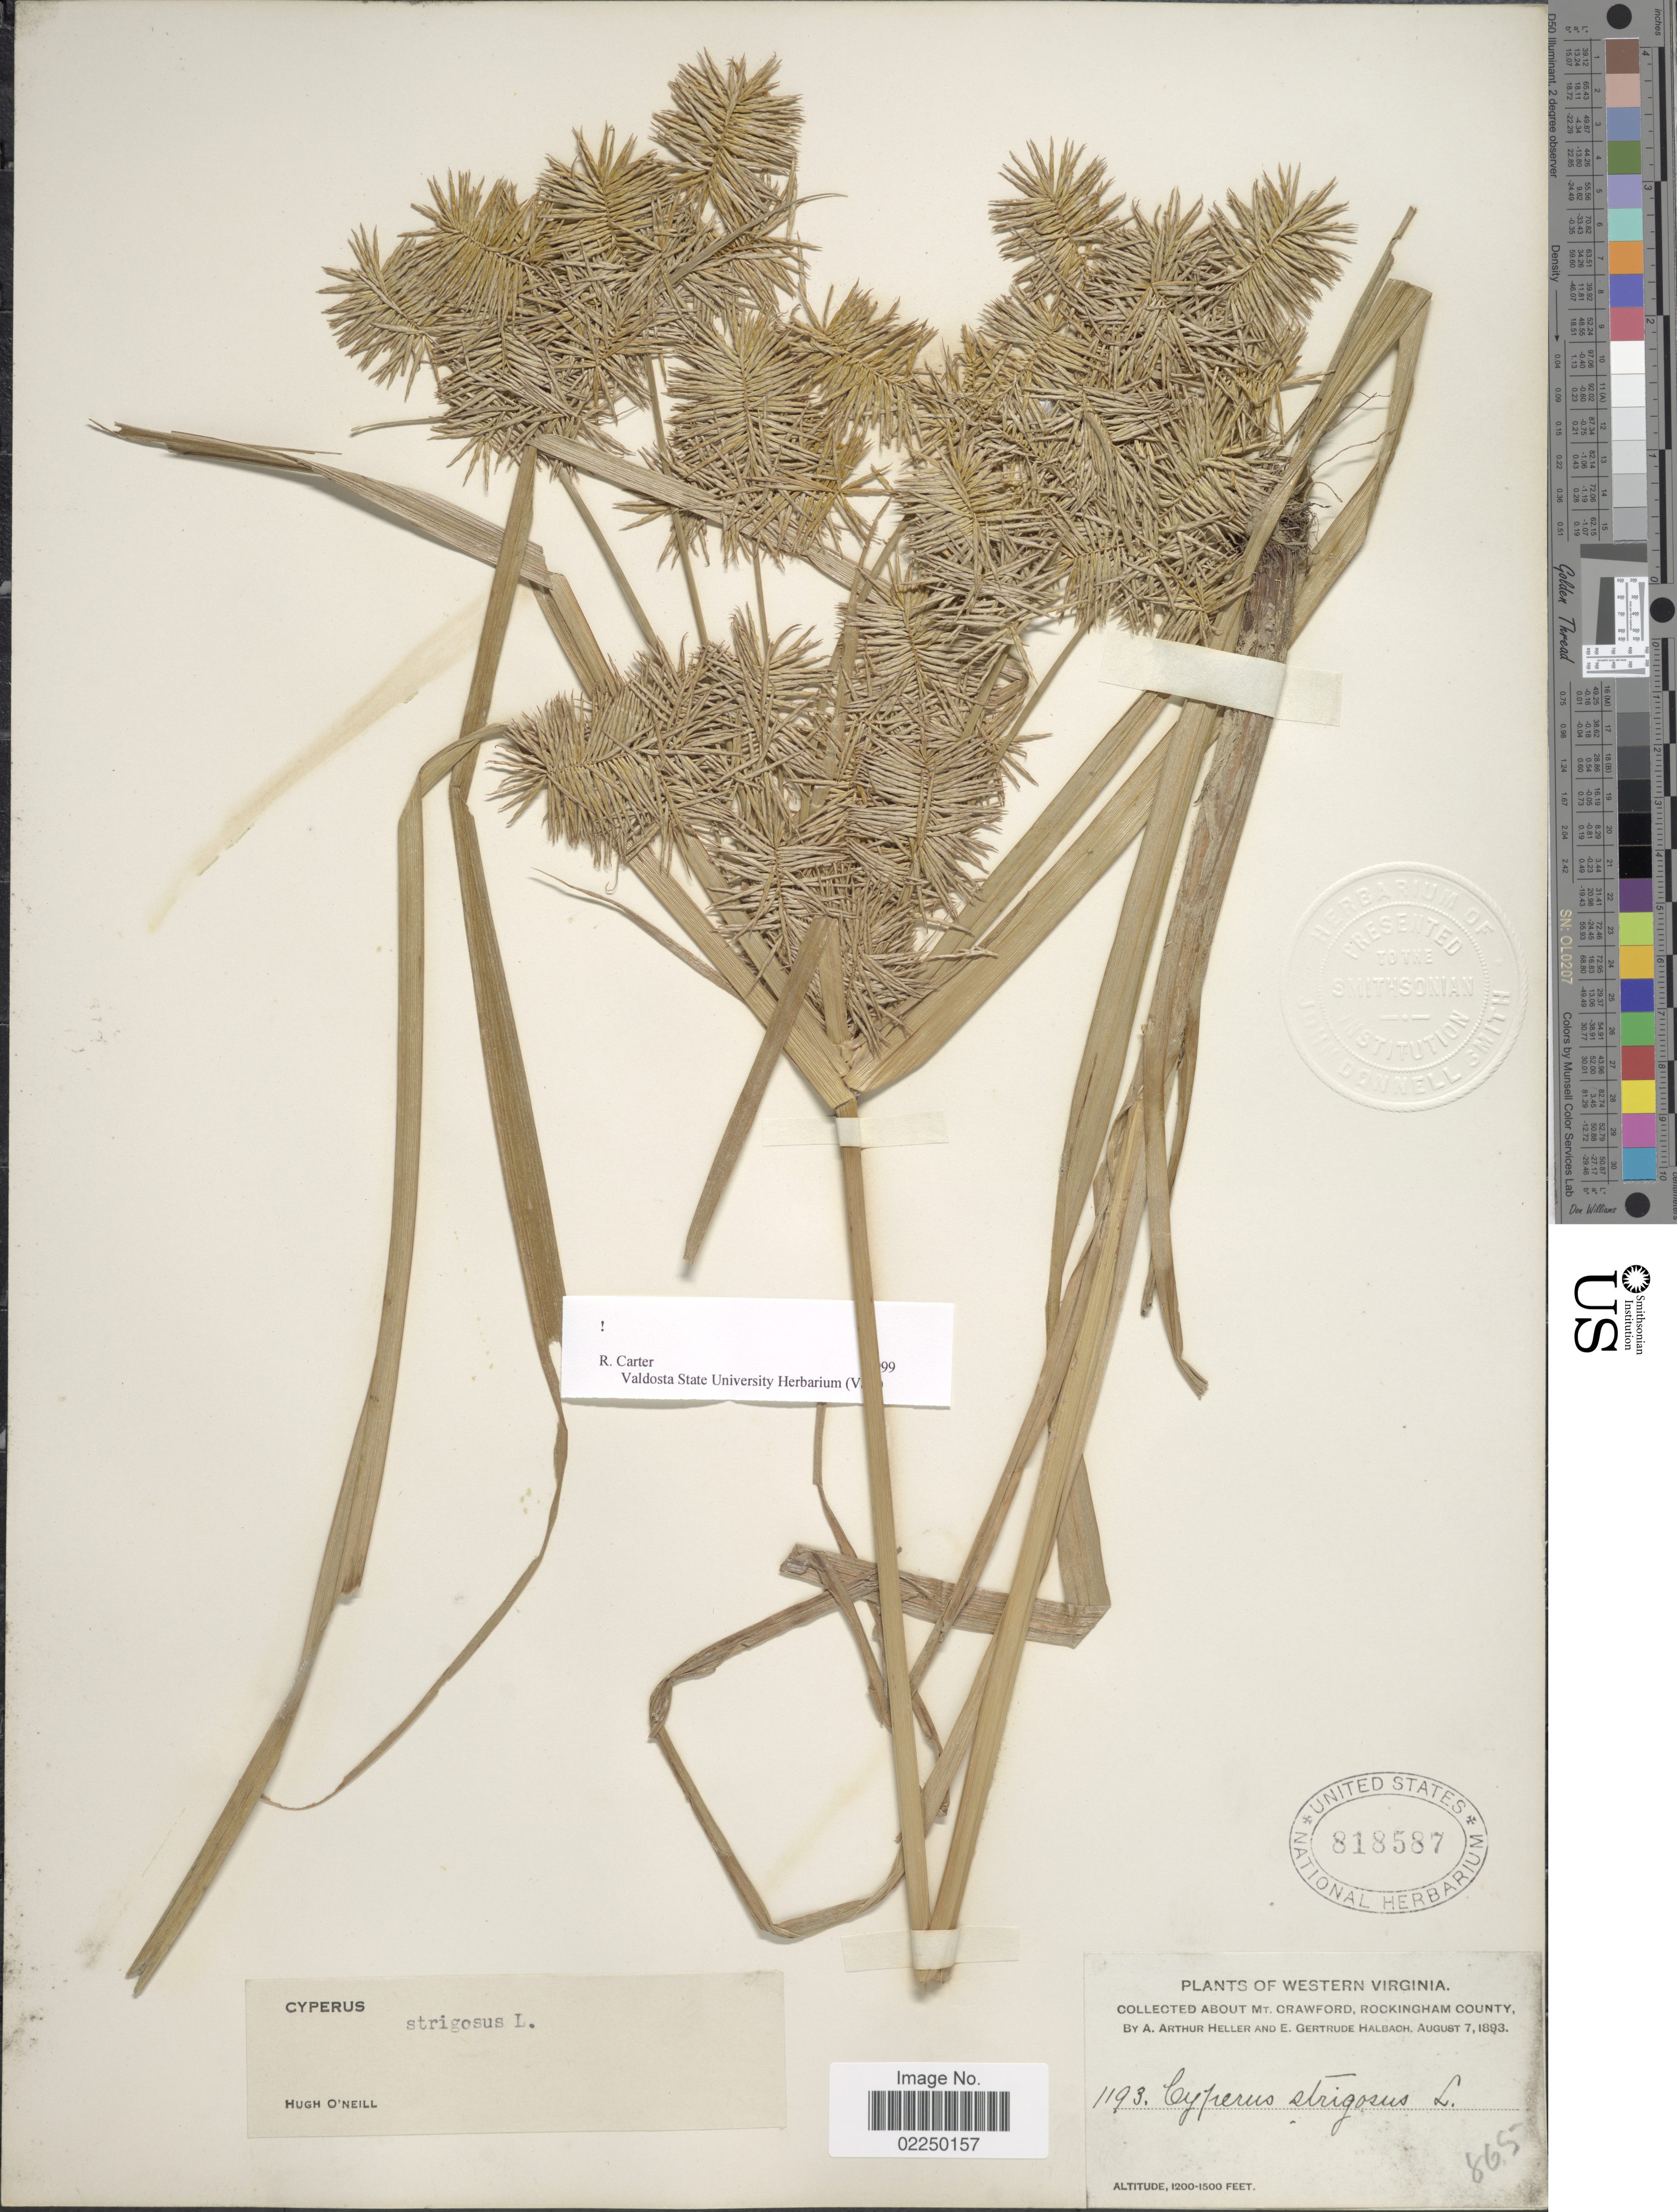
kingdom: Plantae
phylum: Tracheophyta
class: Liliopsida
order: Poales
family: Cyperaceae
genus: Cyperus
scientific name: Cyperus strigosus L.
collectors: A. A. Heller & E. G. Halbach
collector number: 1193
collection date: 1893-08-07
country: United States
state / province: Virginia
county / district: Rockingham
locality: Mt. Crawford, Rockingham County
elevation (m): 366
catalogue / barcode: US 818587